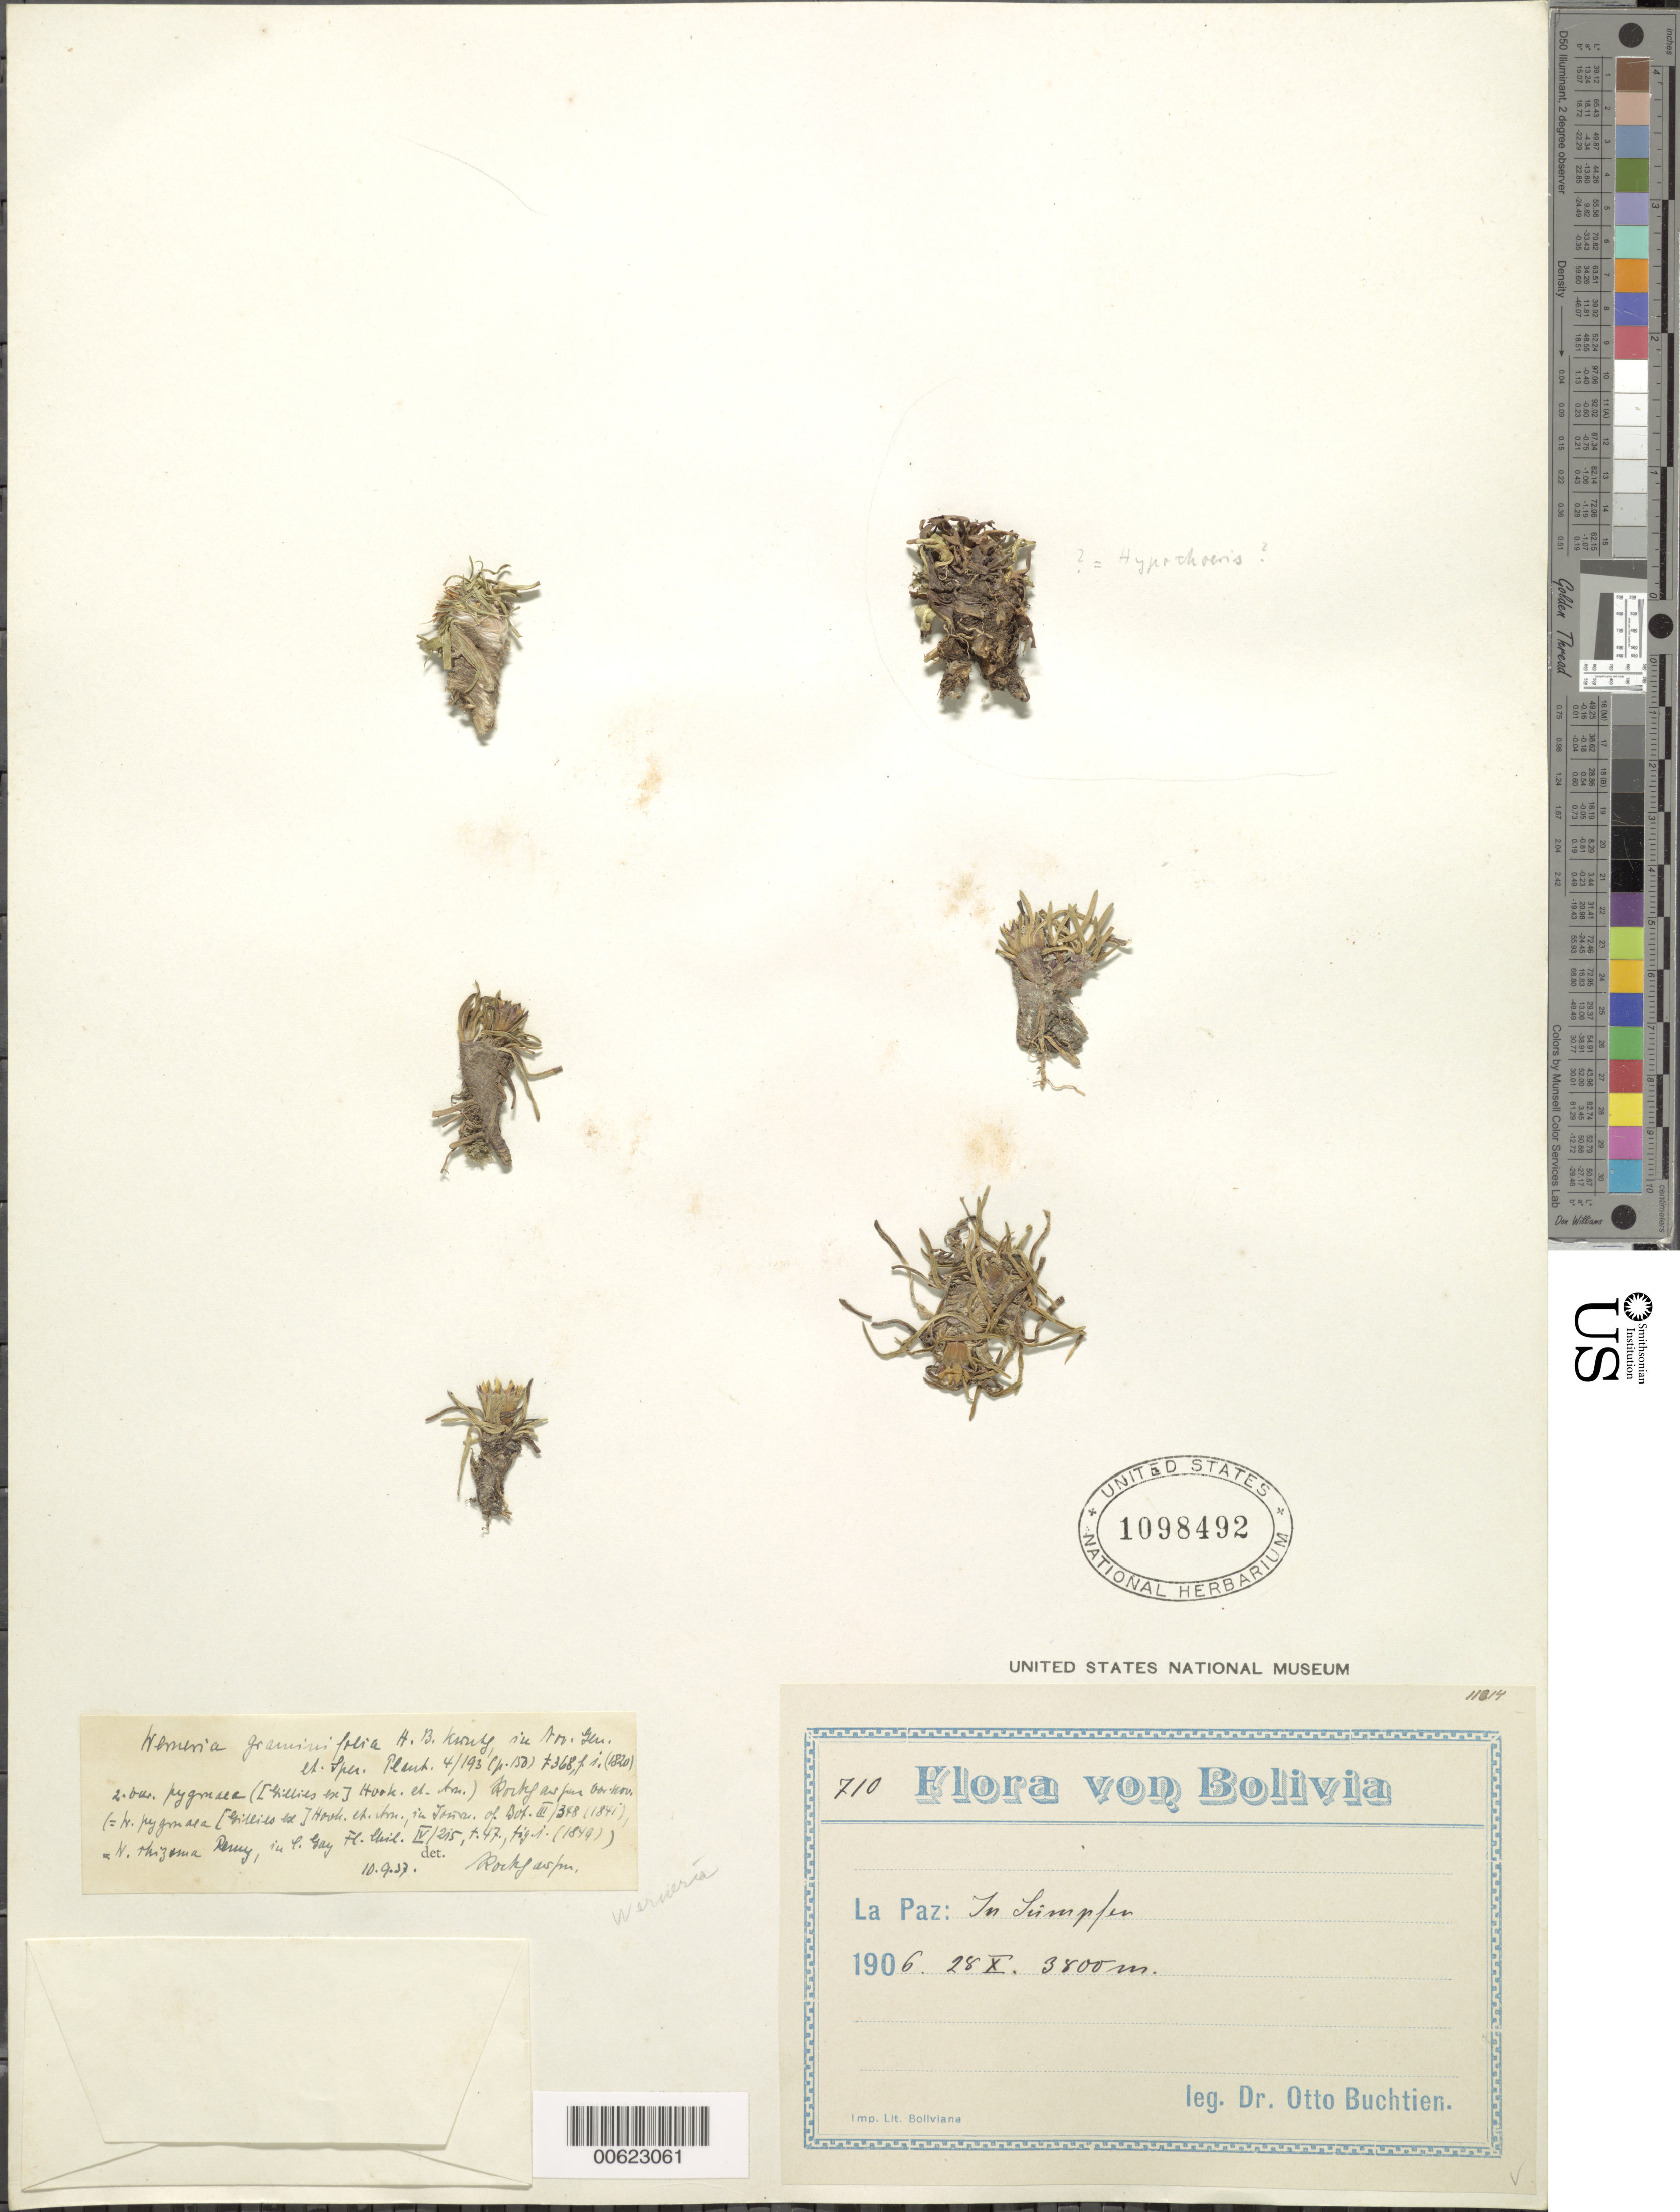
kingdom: Plantae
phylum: Tracheophyta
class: Magnoliopsida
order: Asterales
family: Asteraceae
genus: Werneria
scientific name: Werneria 'itty-bitties'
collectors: O. Buchtien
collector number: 710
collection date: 1906-10-28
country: Bolivia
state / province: La Paz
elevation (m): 3800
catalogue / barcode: US 1098492